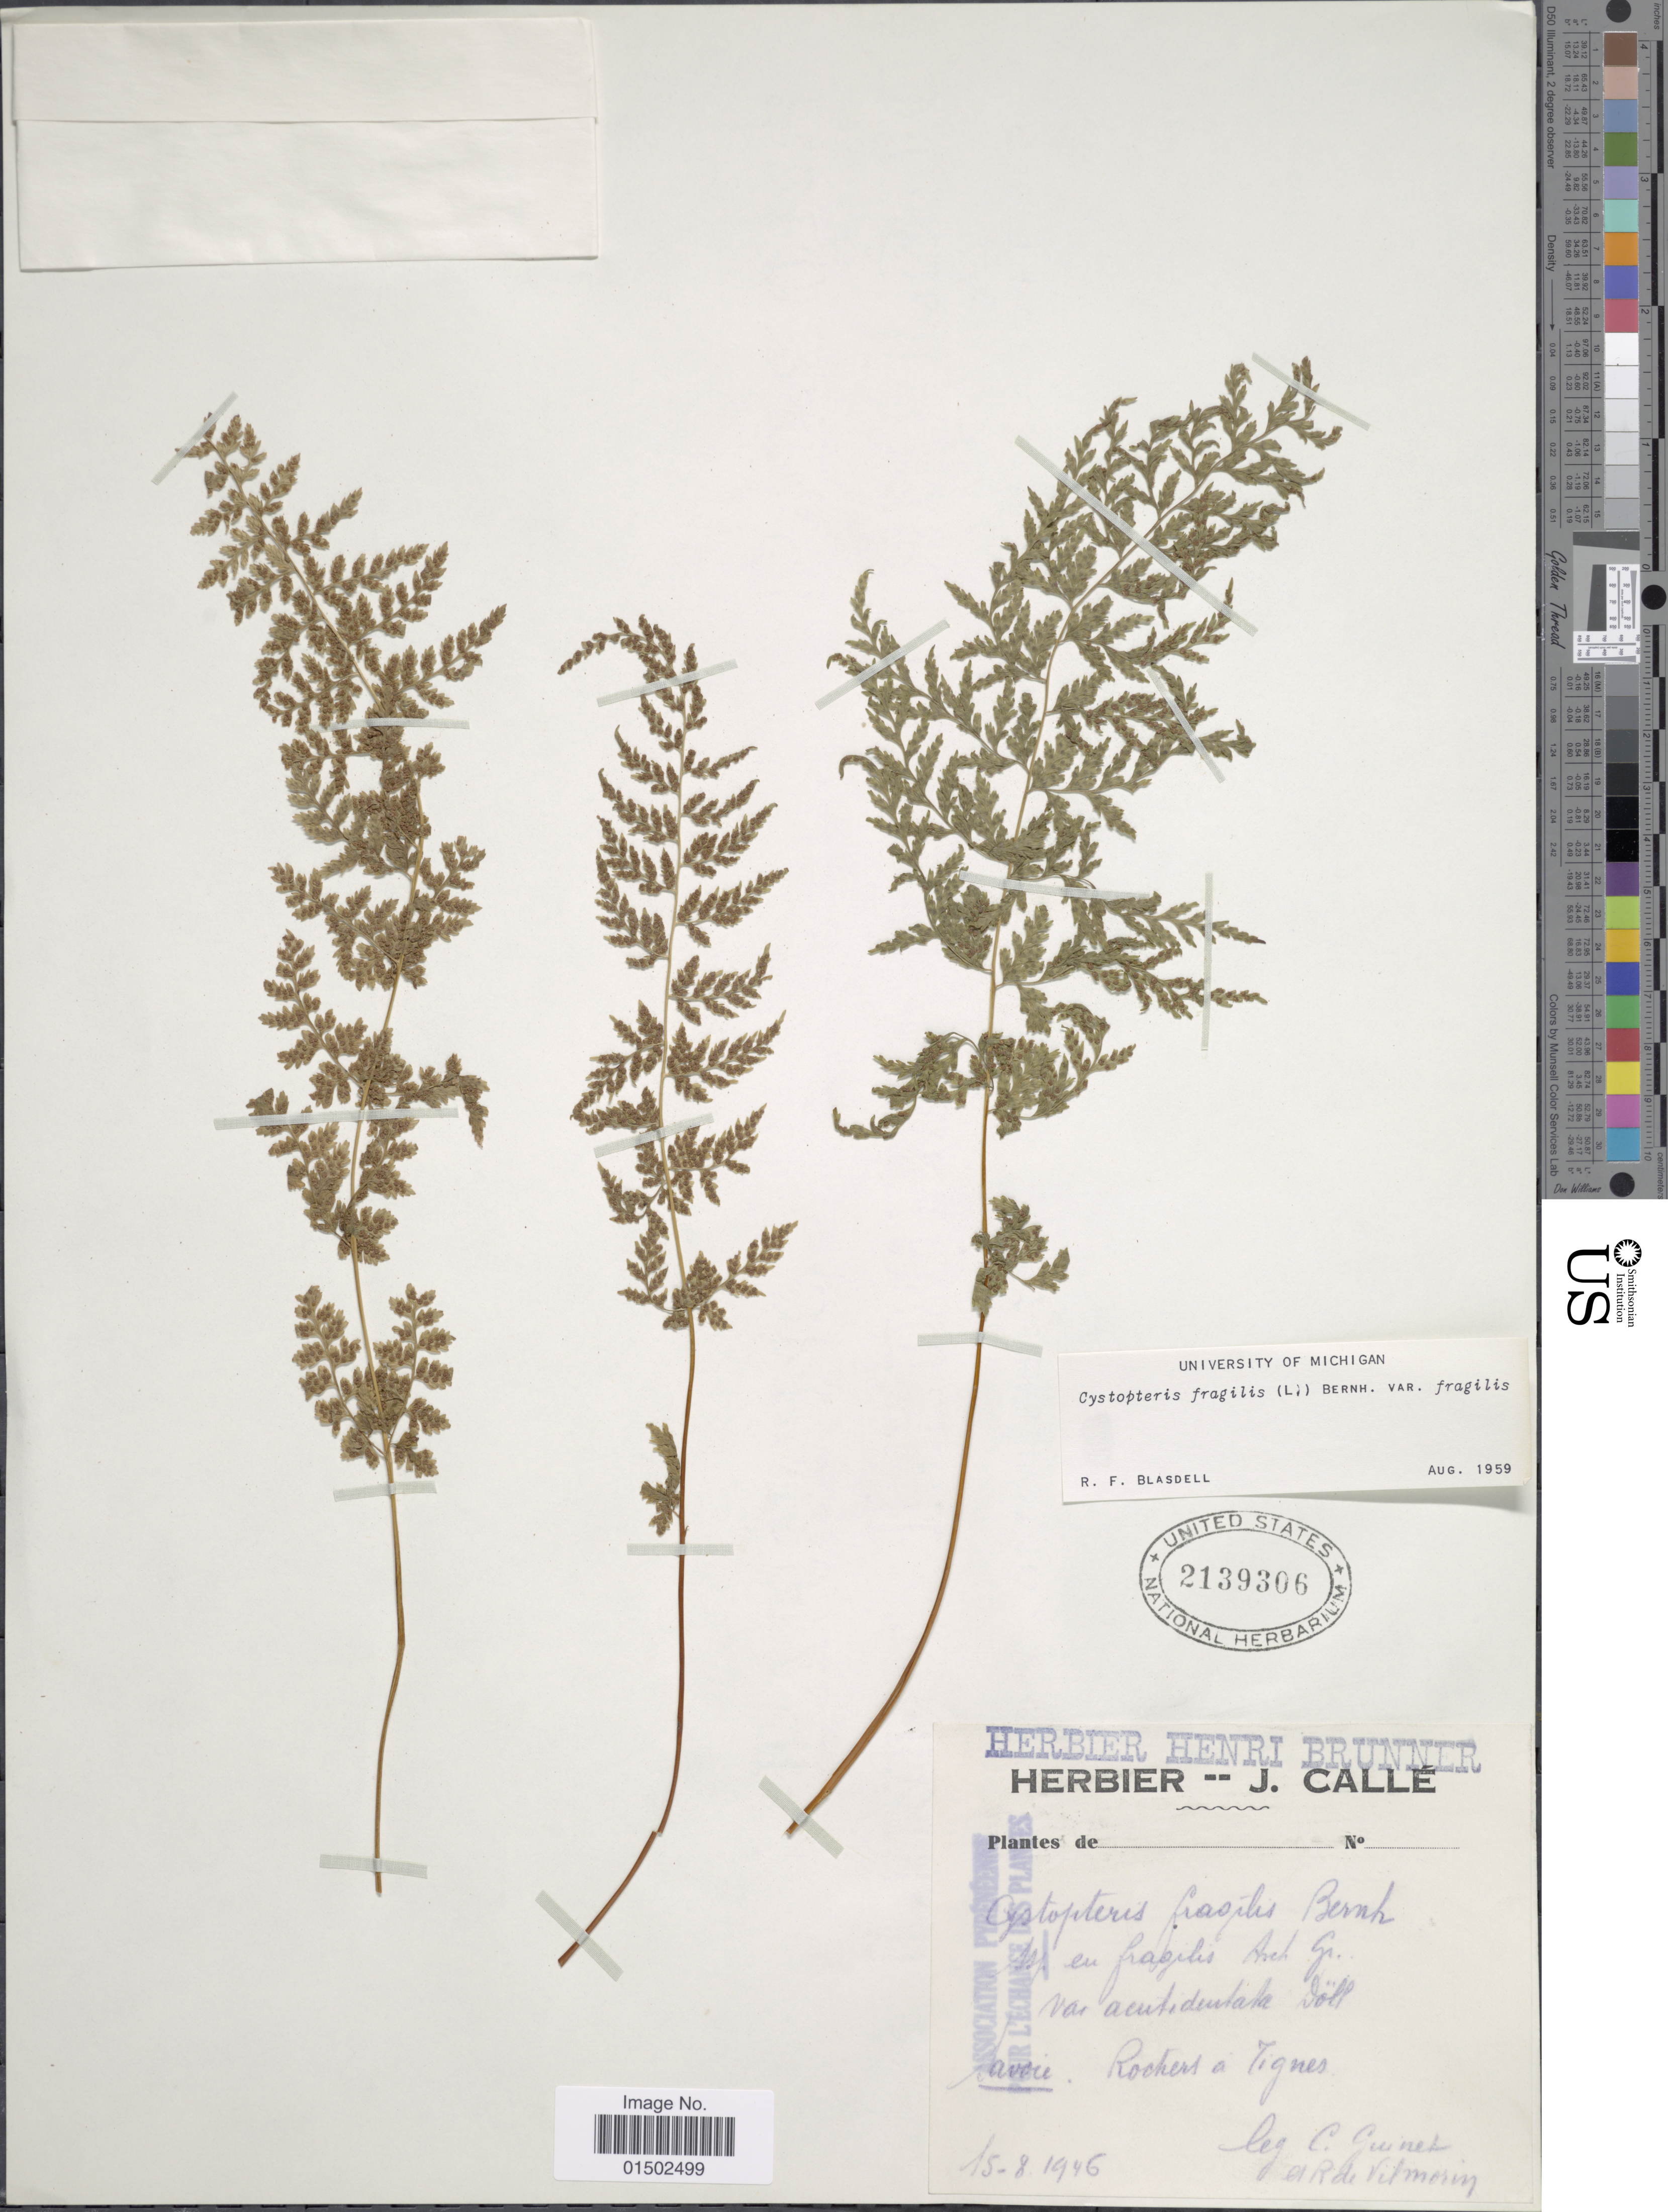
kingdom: Plantae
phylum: Tracheophyta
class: Polypodiopsida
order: Polypodiales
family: Cystopteridaceae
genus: Cystopteris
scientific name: Cystopteris fragilis var. fragilis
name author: (L.) Bernh.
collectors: C. Guinet & R. Vilmorin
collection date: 1946-08-15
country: France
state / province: Auvergne-Rhône-Alpes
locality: Savorie, Rochers a Tignes [interpreted]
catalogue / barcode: US 2139306